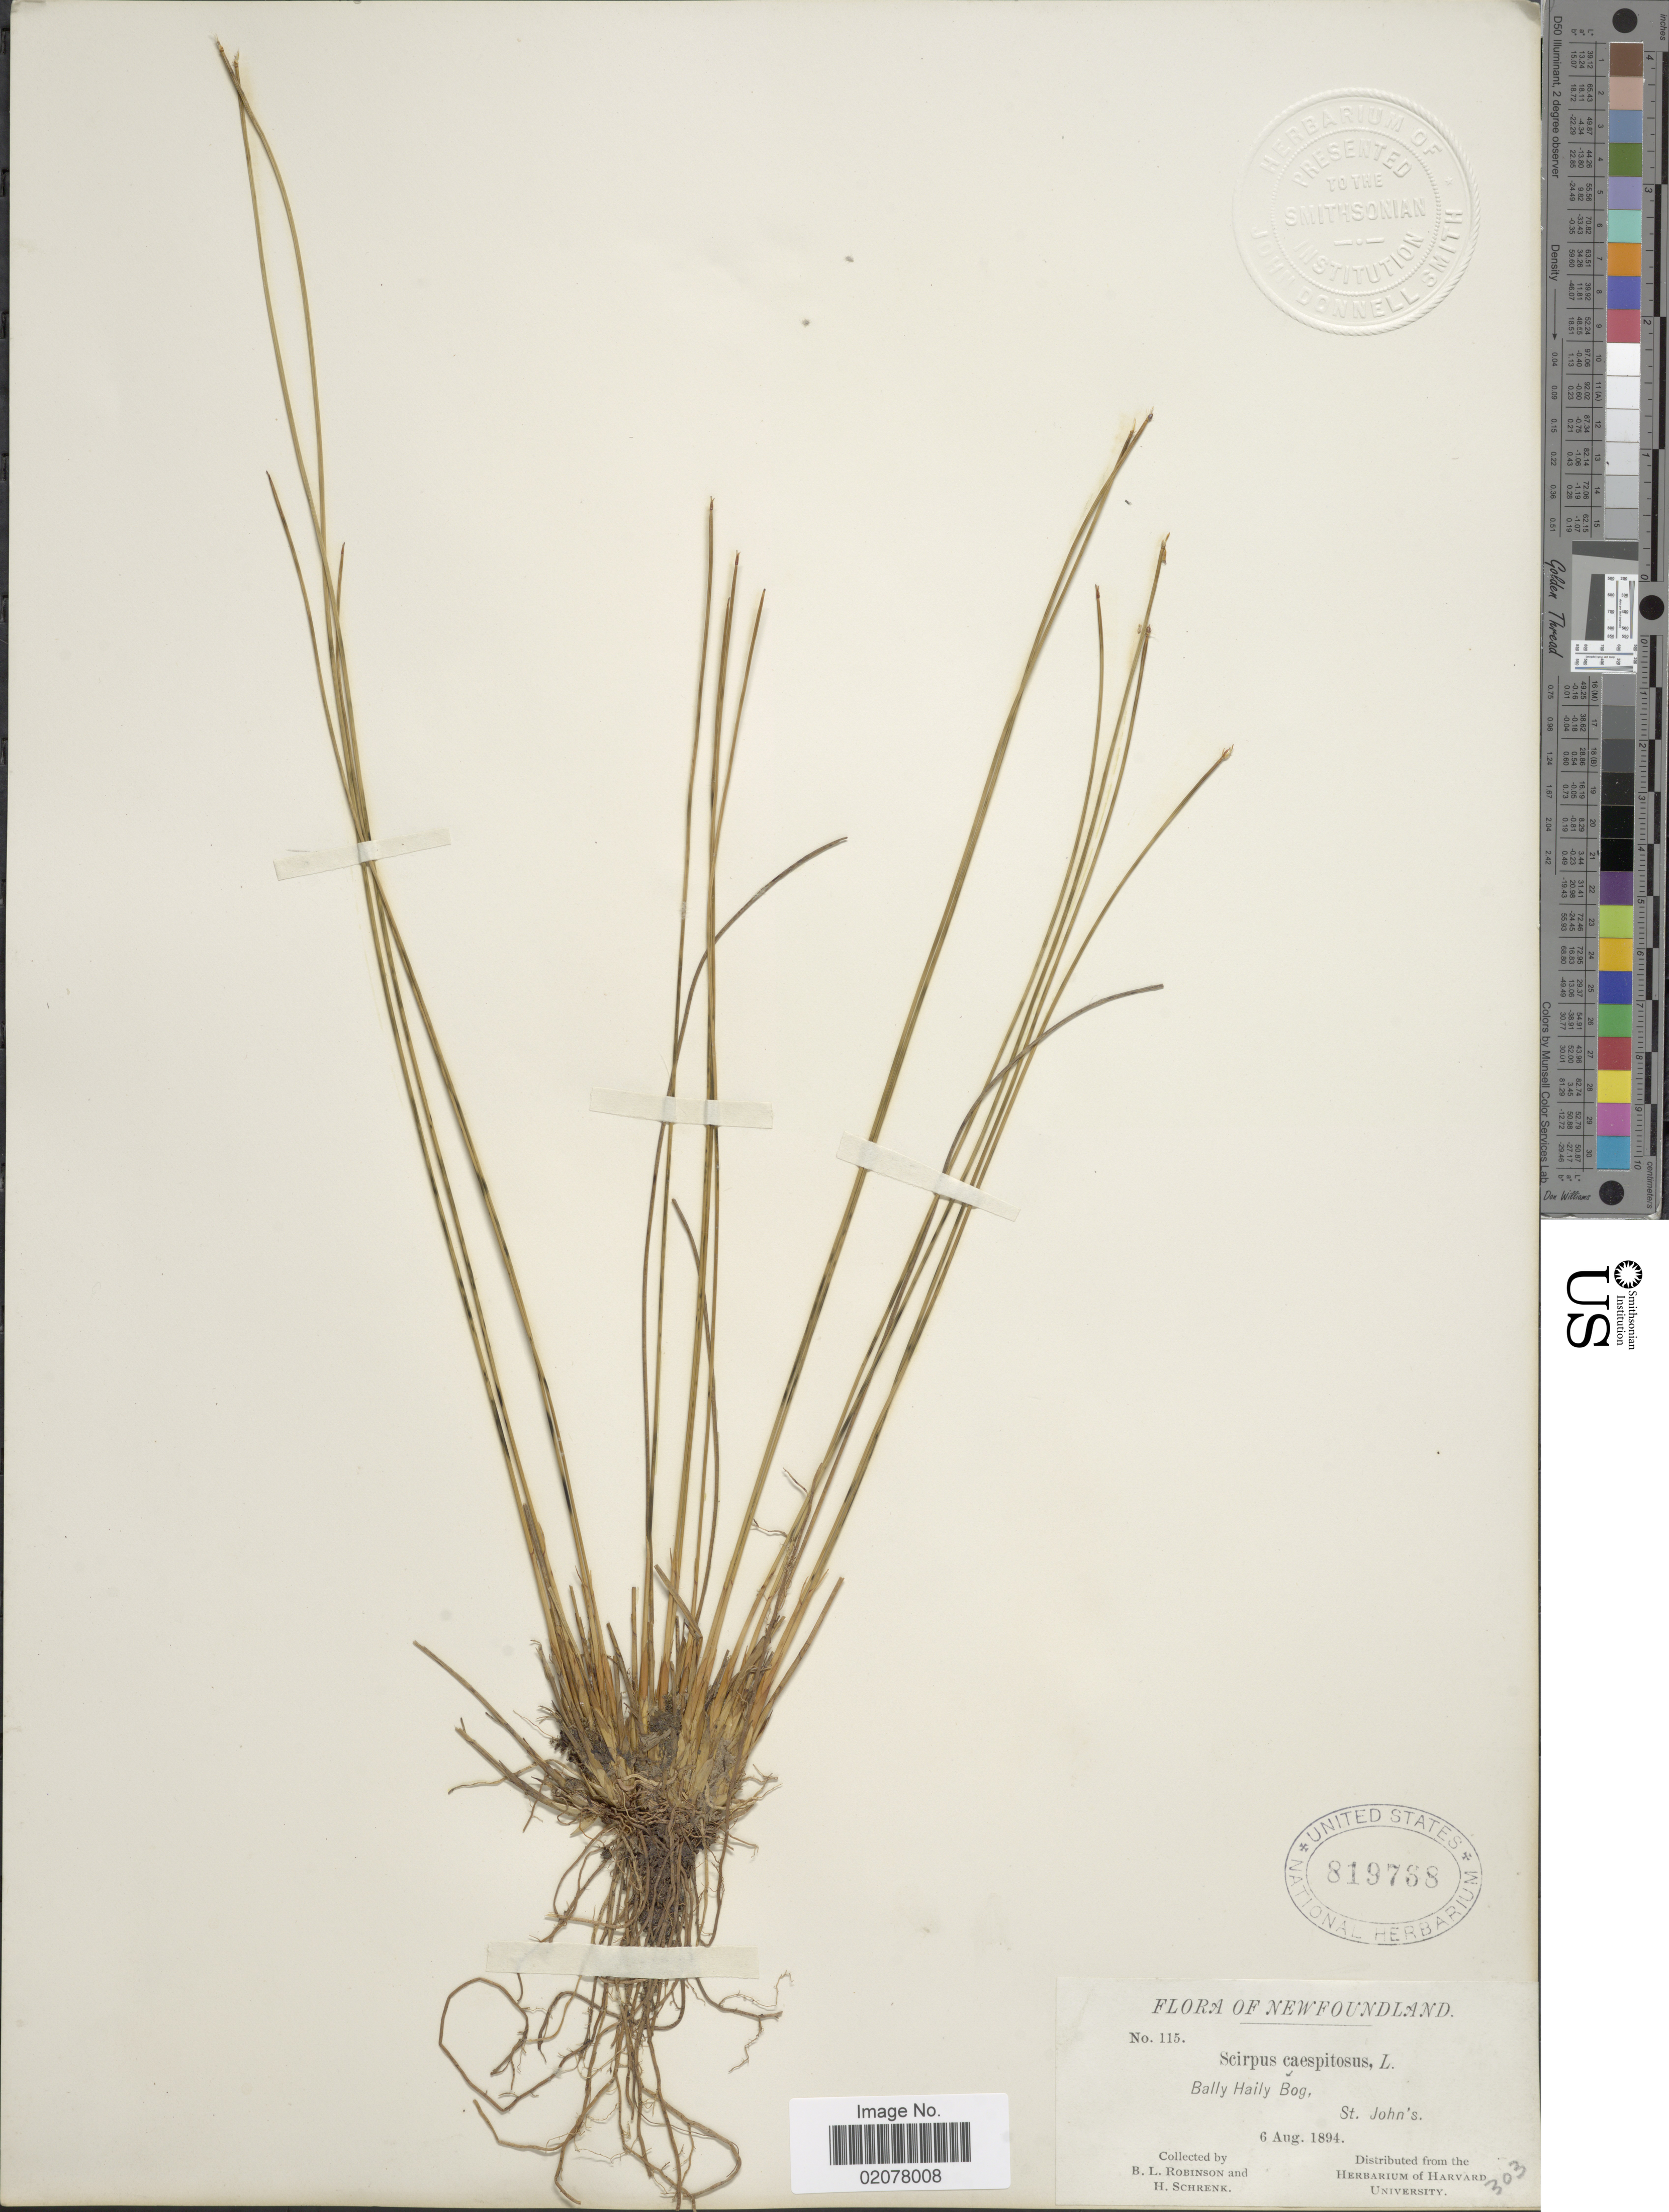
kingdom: Plantae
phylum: Tracheophyta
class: Liliopsida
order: Poales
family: Cyperaceae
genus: Trichophorum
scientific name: Trichophorum cespitosum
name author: (L.) Hartm.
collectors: B. L. Robinson & H. v. Schrenk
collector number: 115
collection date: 1894-08-06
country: Canada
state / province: Newfoundland and Labrador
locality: Bally Haily Bog, St. John's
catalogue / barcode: US 819768